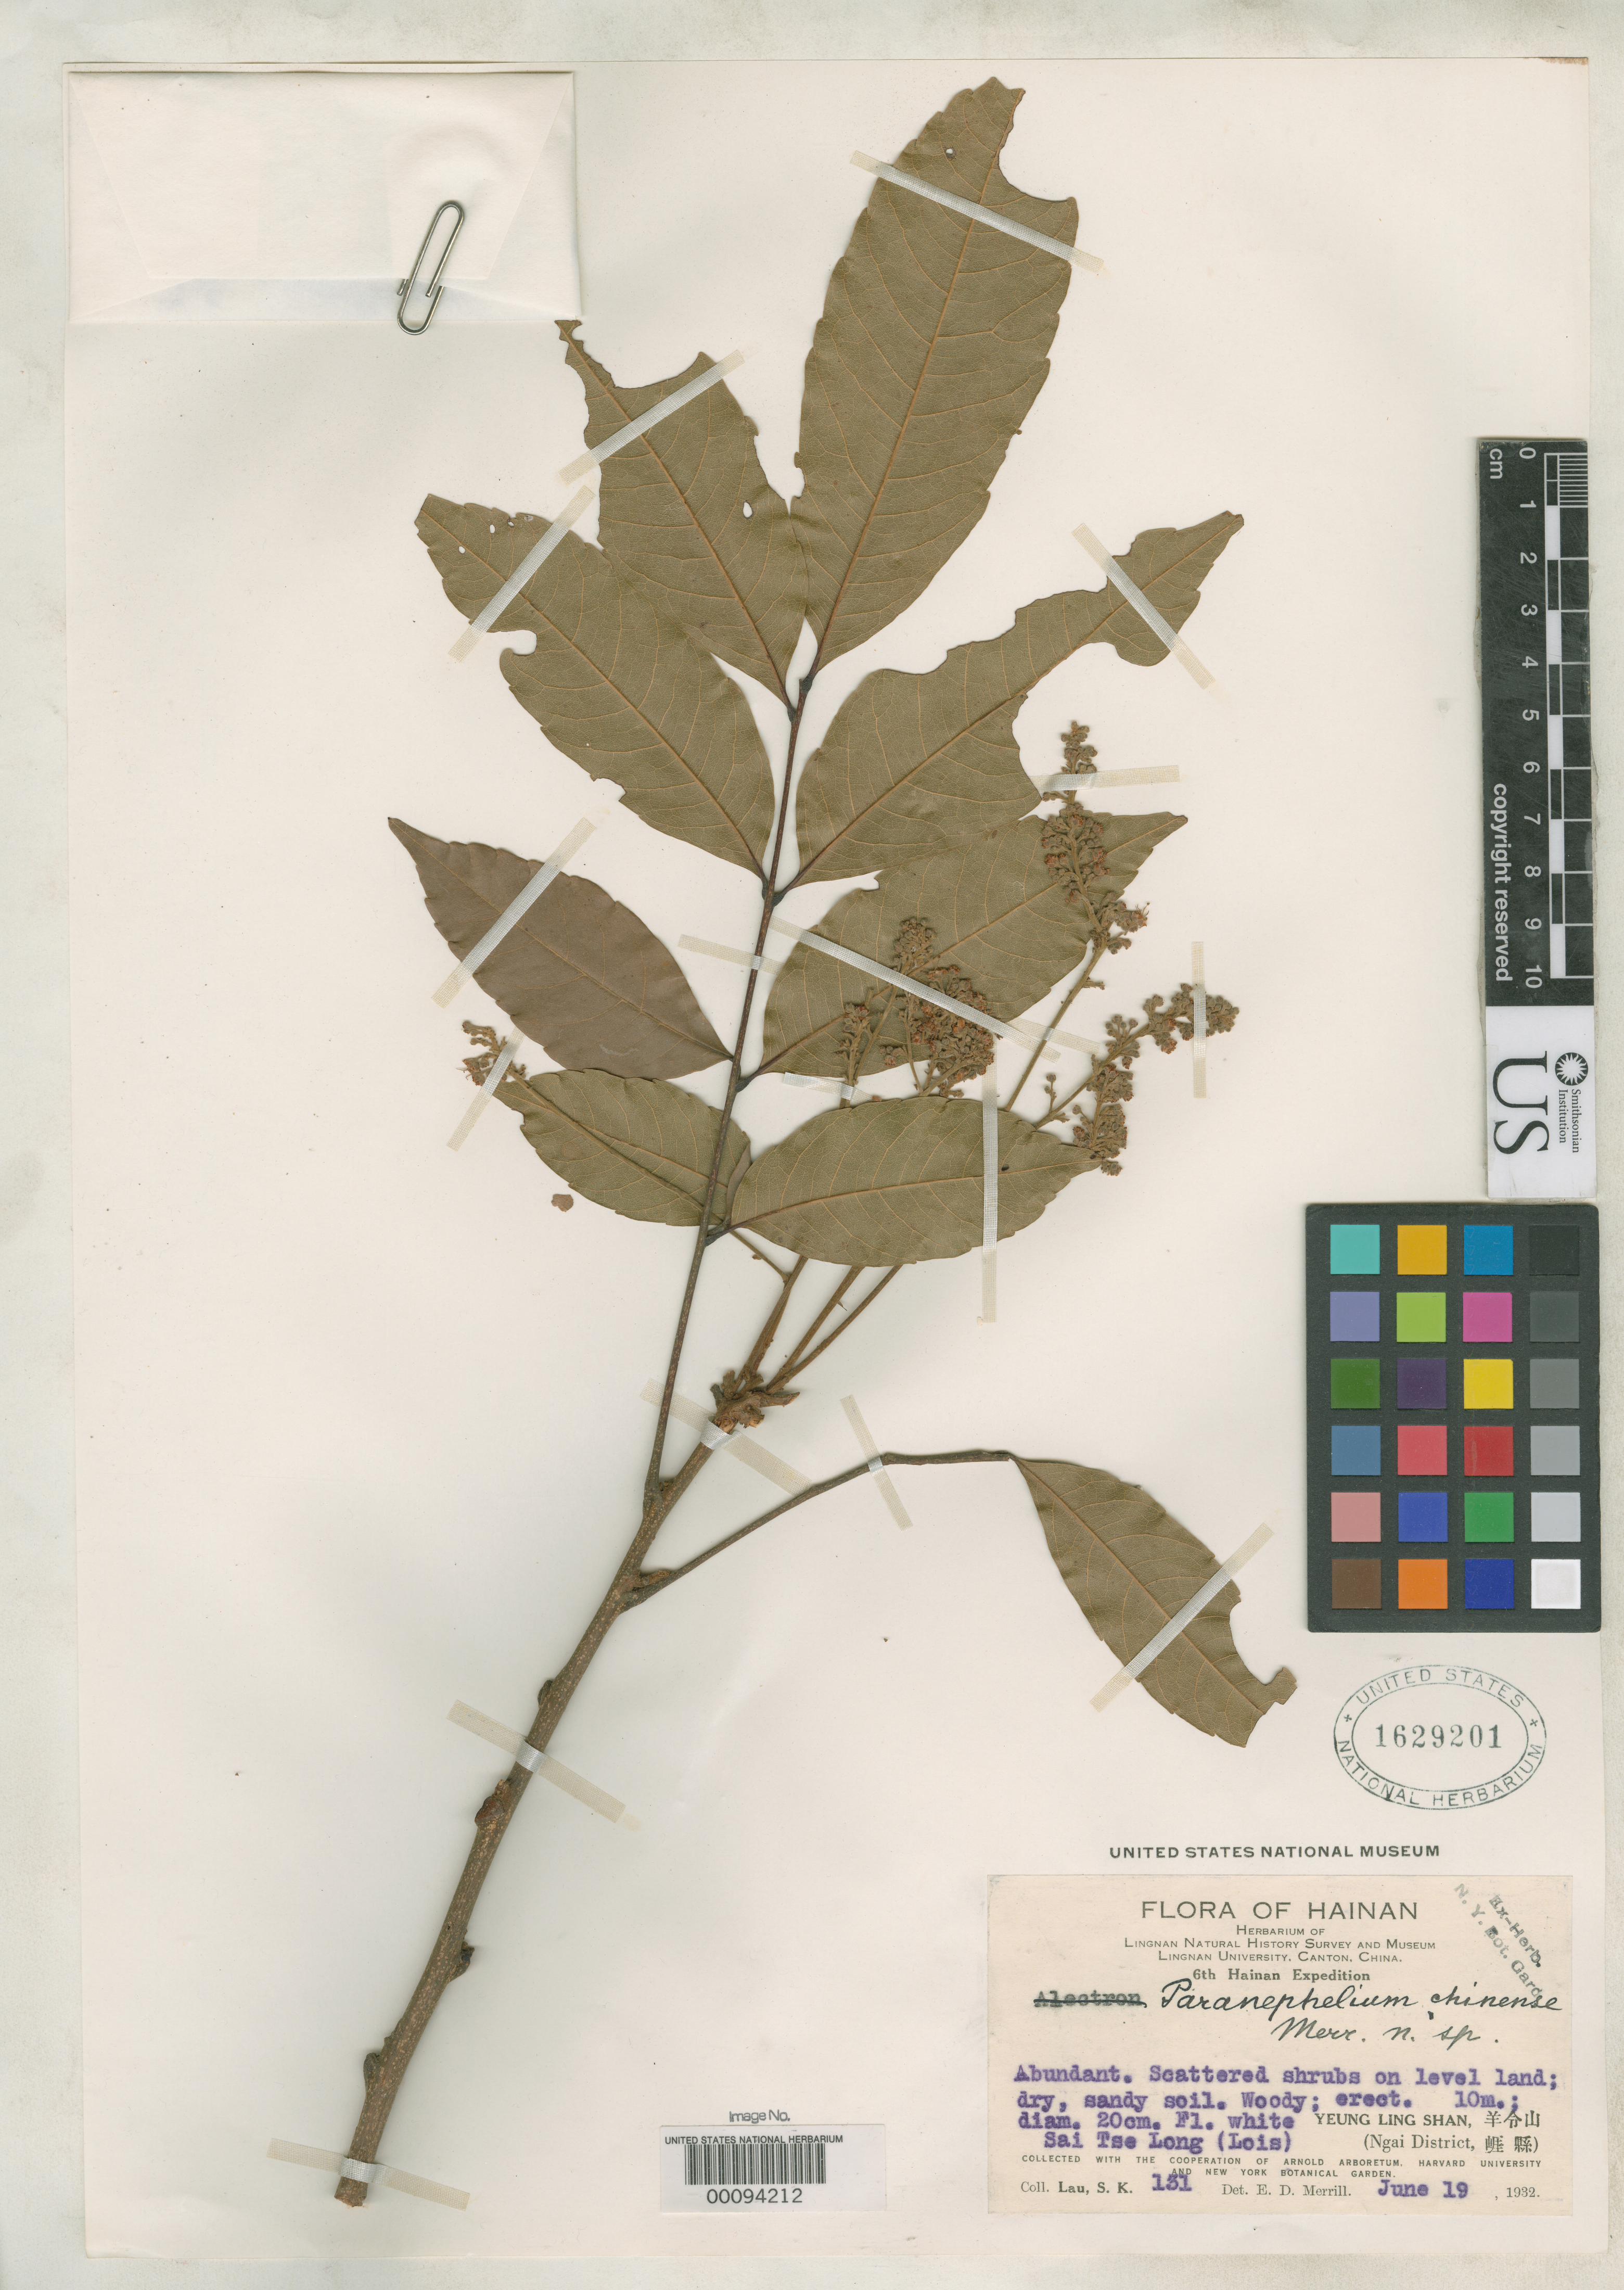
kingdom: Plantae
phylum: Tracheophyta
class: Magnoliopsida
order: Sapindales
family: Sapindaceae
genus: Paranephelium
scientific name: Paranephelium chinense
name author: Merr.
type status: Isotype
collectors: S. K. Lau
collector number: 131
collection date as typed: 19 Jun 1932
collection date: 1932-06-19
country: China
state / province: Hainan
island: Hainan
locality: Yeung Ling Shan.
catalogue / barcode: US 1629201